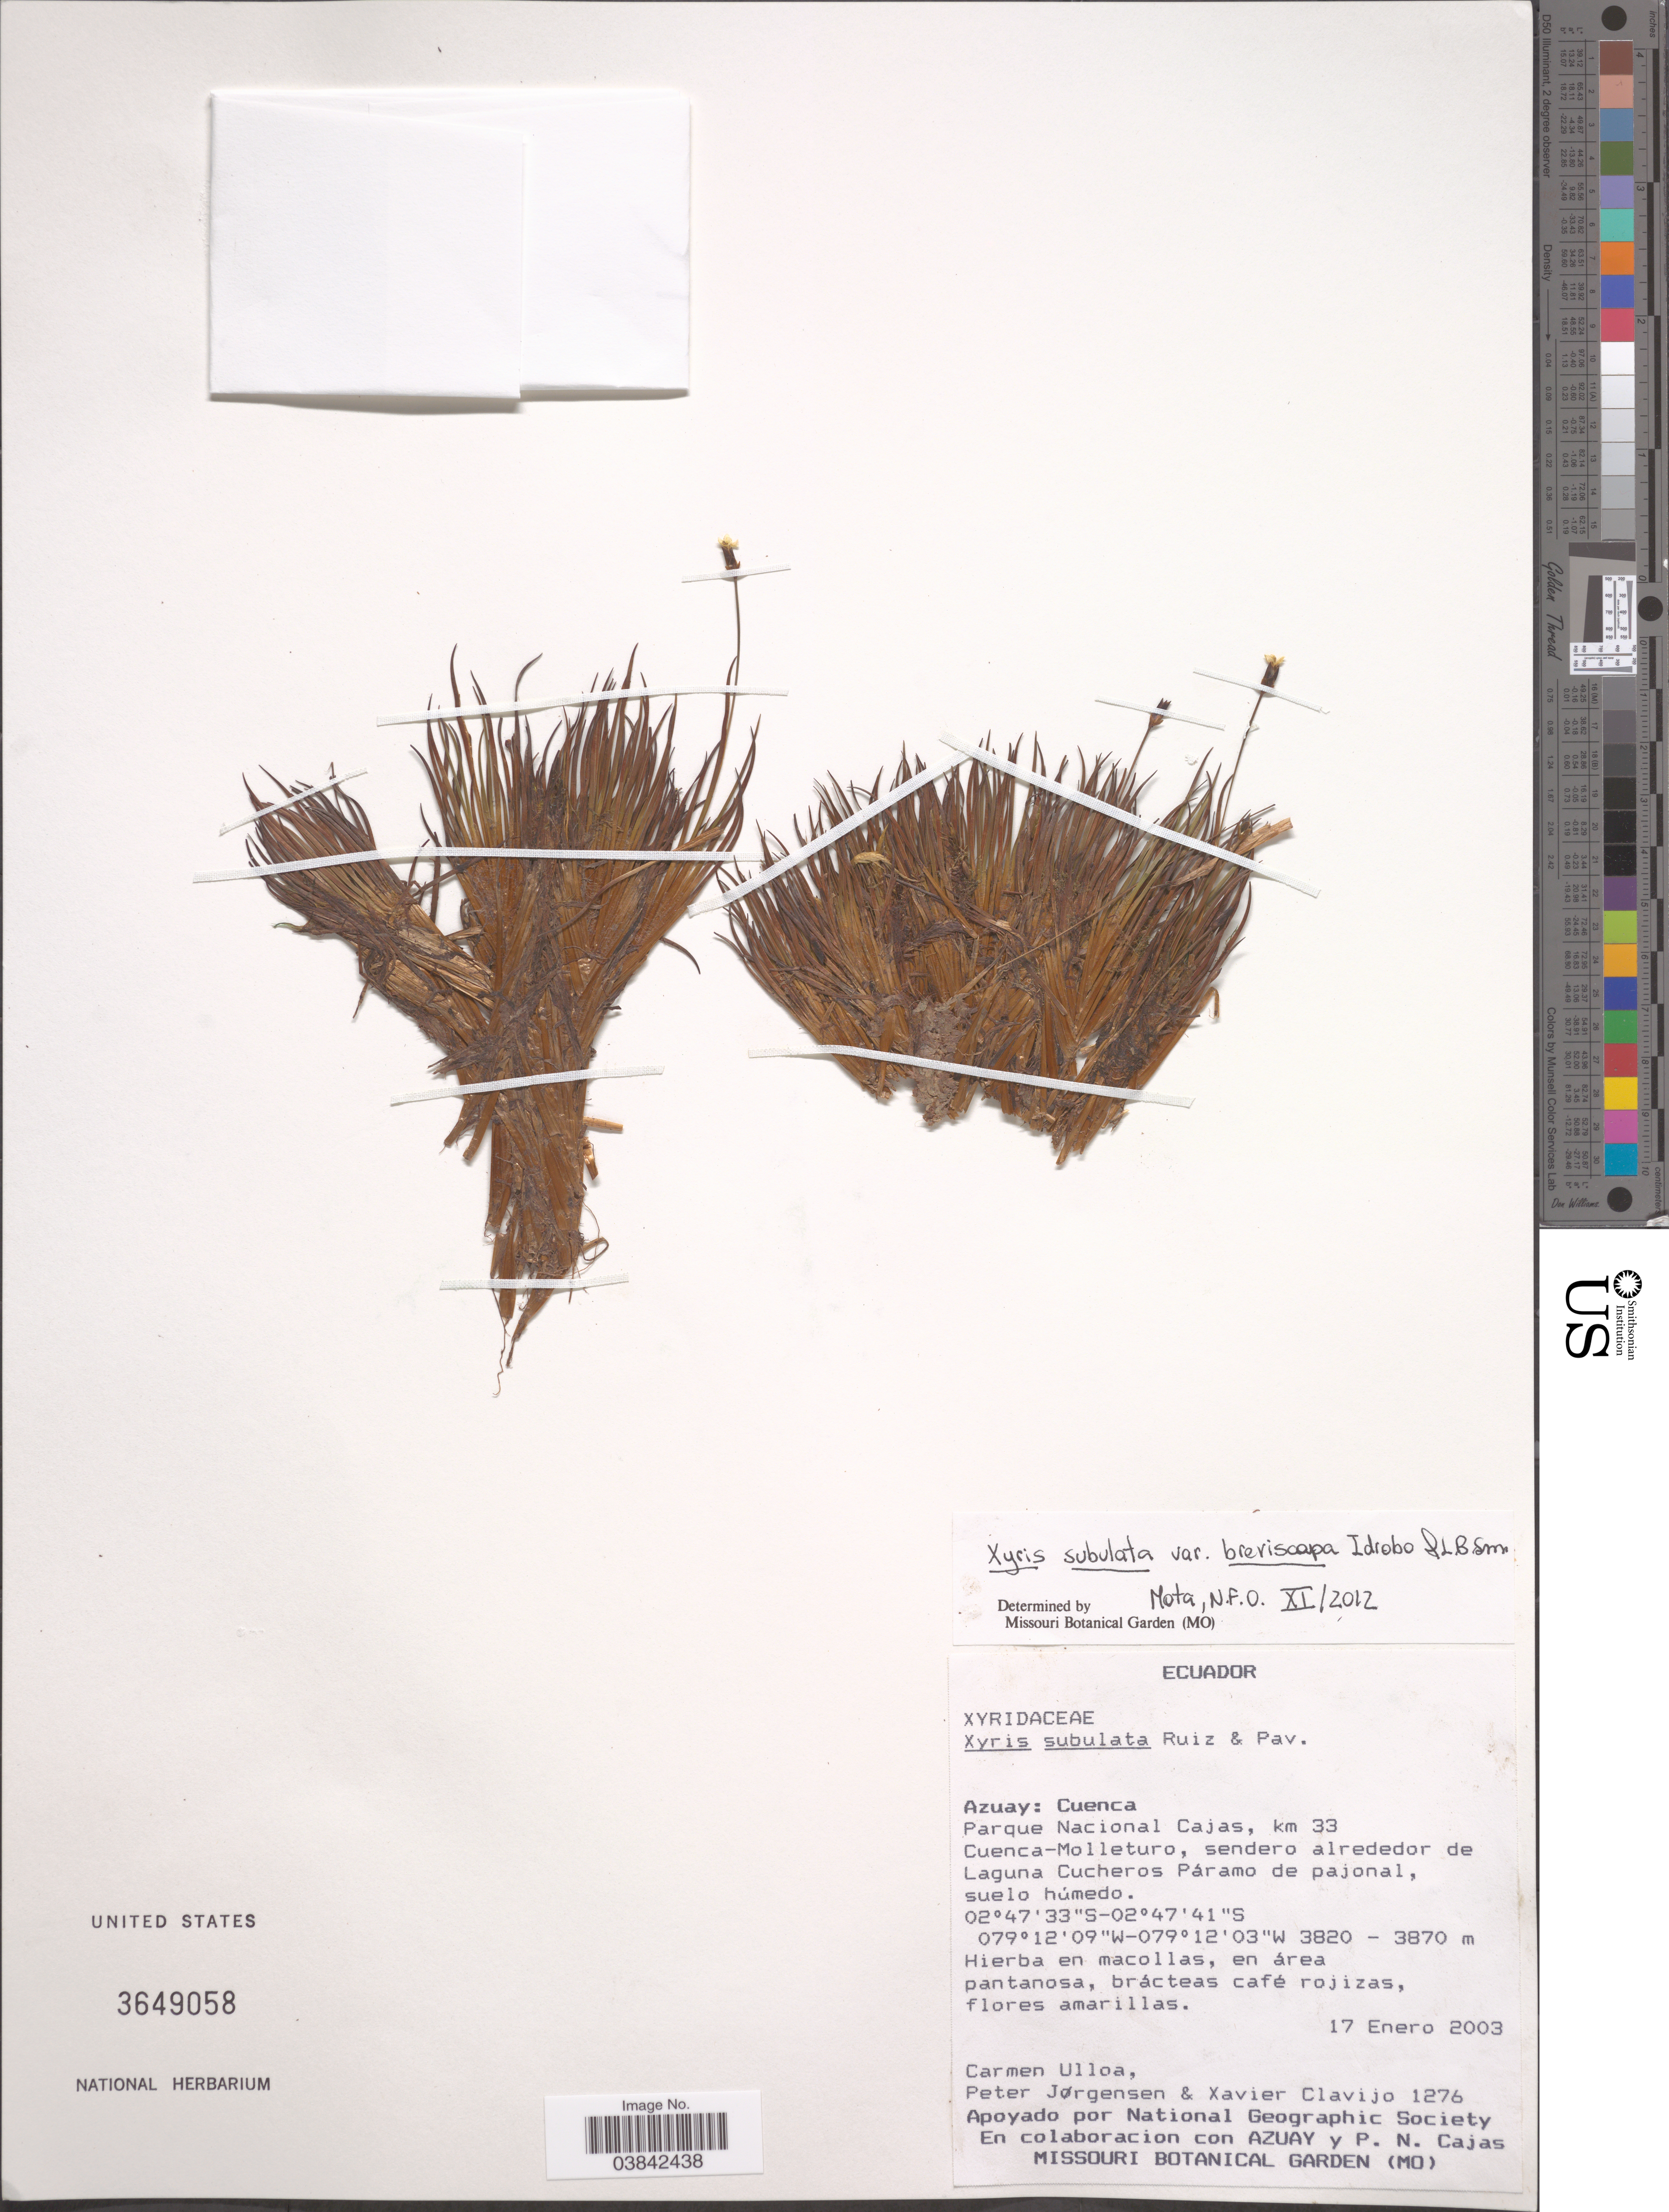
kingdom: Plantae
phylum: Tracheophyta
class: Liliopsida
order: Poales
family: Xyridaceae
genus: Xyris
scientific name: Xyris subulata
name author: Ruiz & Pav.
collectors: C. Ulloa, P. M. Jørgensen & X. Clavijo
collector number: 1276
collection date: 2003-01-17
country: Ecuador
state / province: Azuay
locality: Cuenca. Parque Nacional Cajas, km 33 Cuenca - Molleturo, sendero alrededor de Laguna Cucheros Páramo de pajonal, suelo húmedo.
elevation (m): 3820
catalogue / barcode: US 3649058